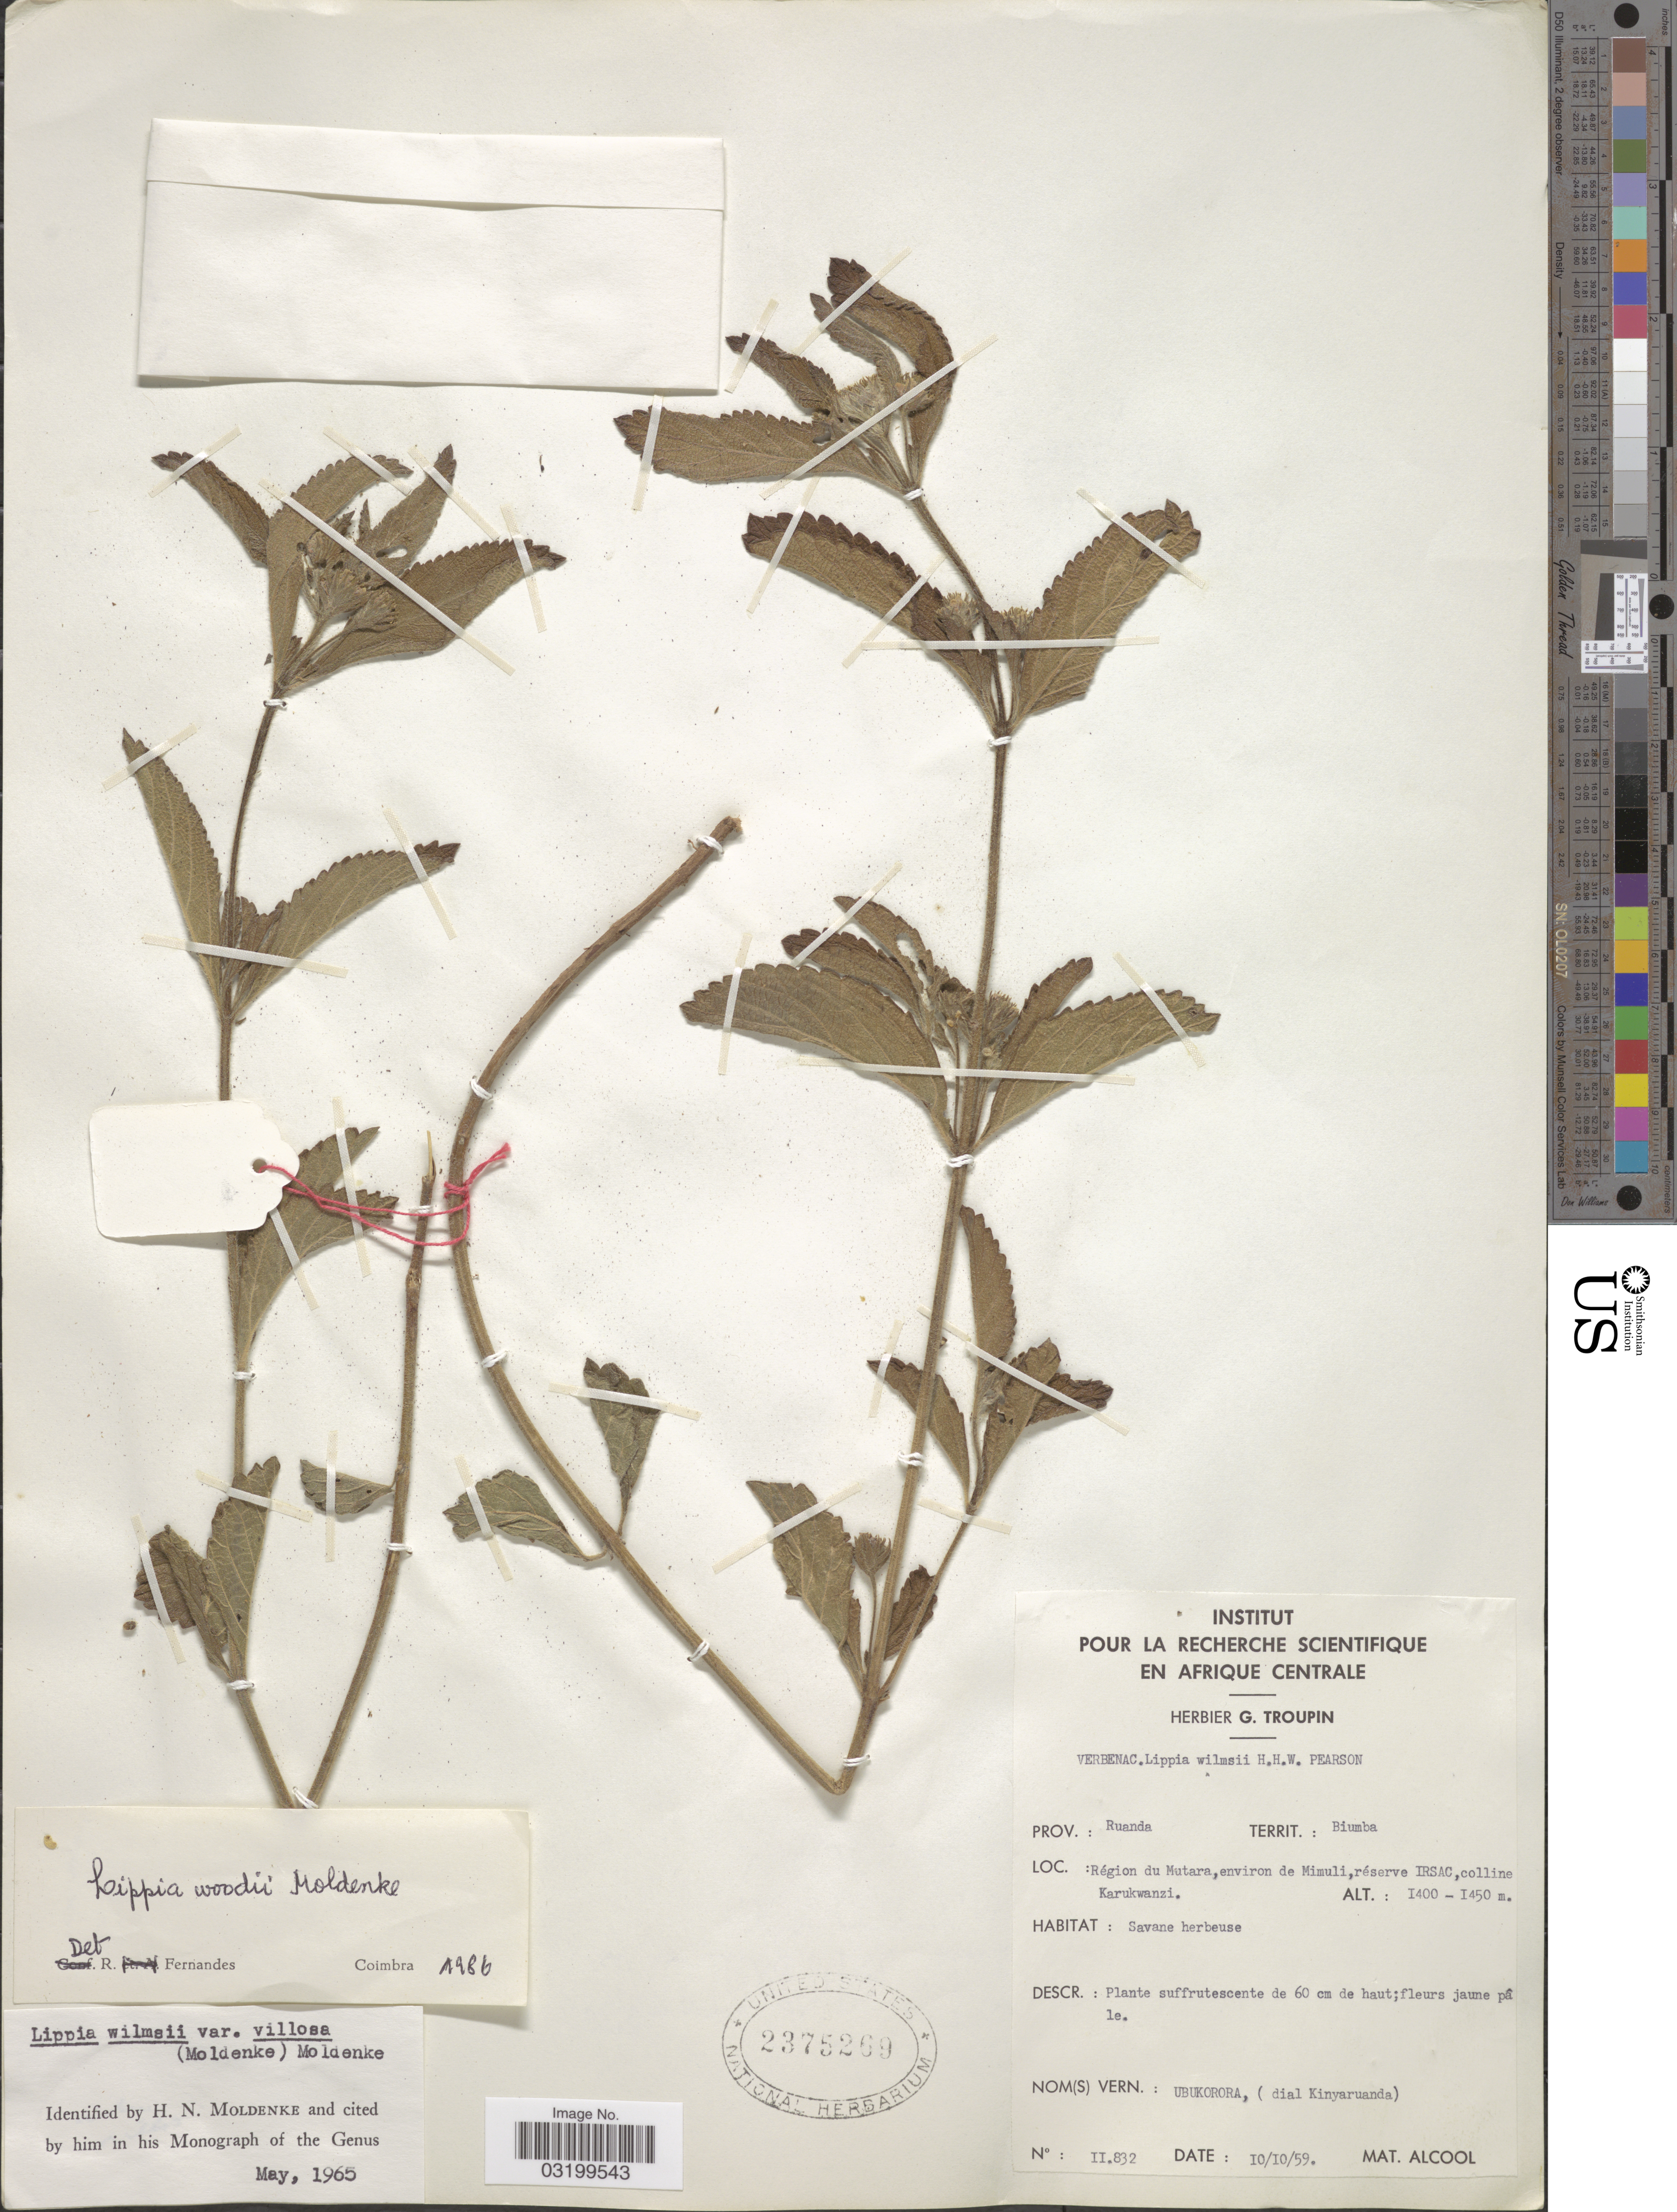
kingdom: Plantae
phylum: Tracheophyta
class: Magnoliopsida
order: Lamiales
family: Verbenaceae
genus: Lippia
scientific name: Lippia woodii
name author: Moldenke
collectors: ex herb. G. Troupin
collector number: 11832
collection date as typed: Transcribed d/m/y: 10/10/59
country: Rwanda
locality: Prov.: Ruanda. Territ.: Biumba. Région du Mutara, environ de Mimuli, réserve IRSAC, colline Karukwanzi.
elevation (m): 1400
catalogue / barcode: US 2375269